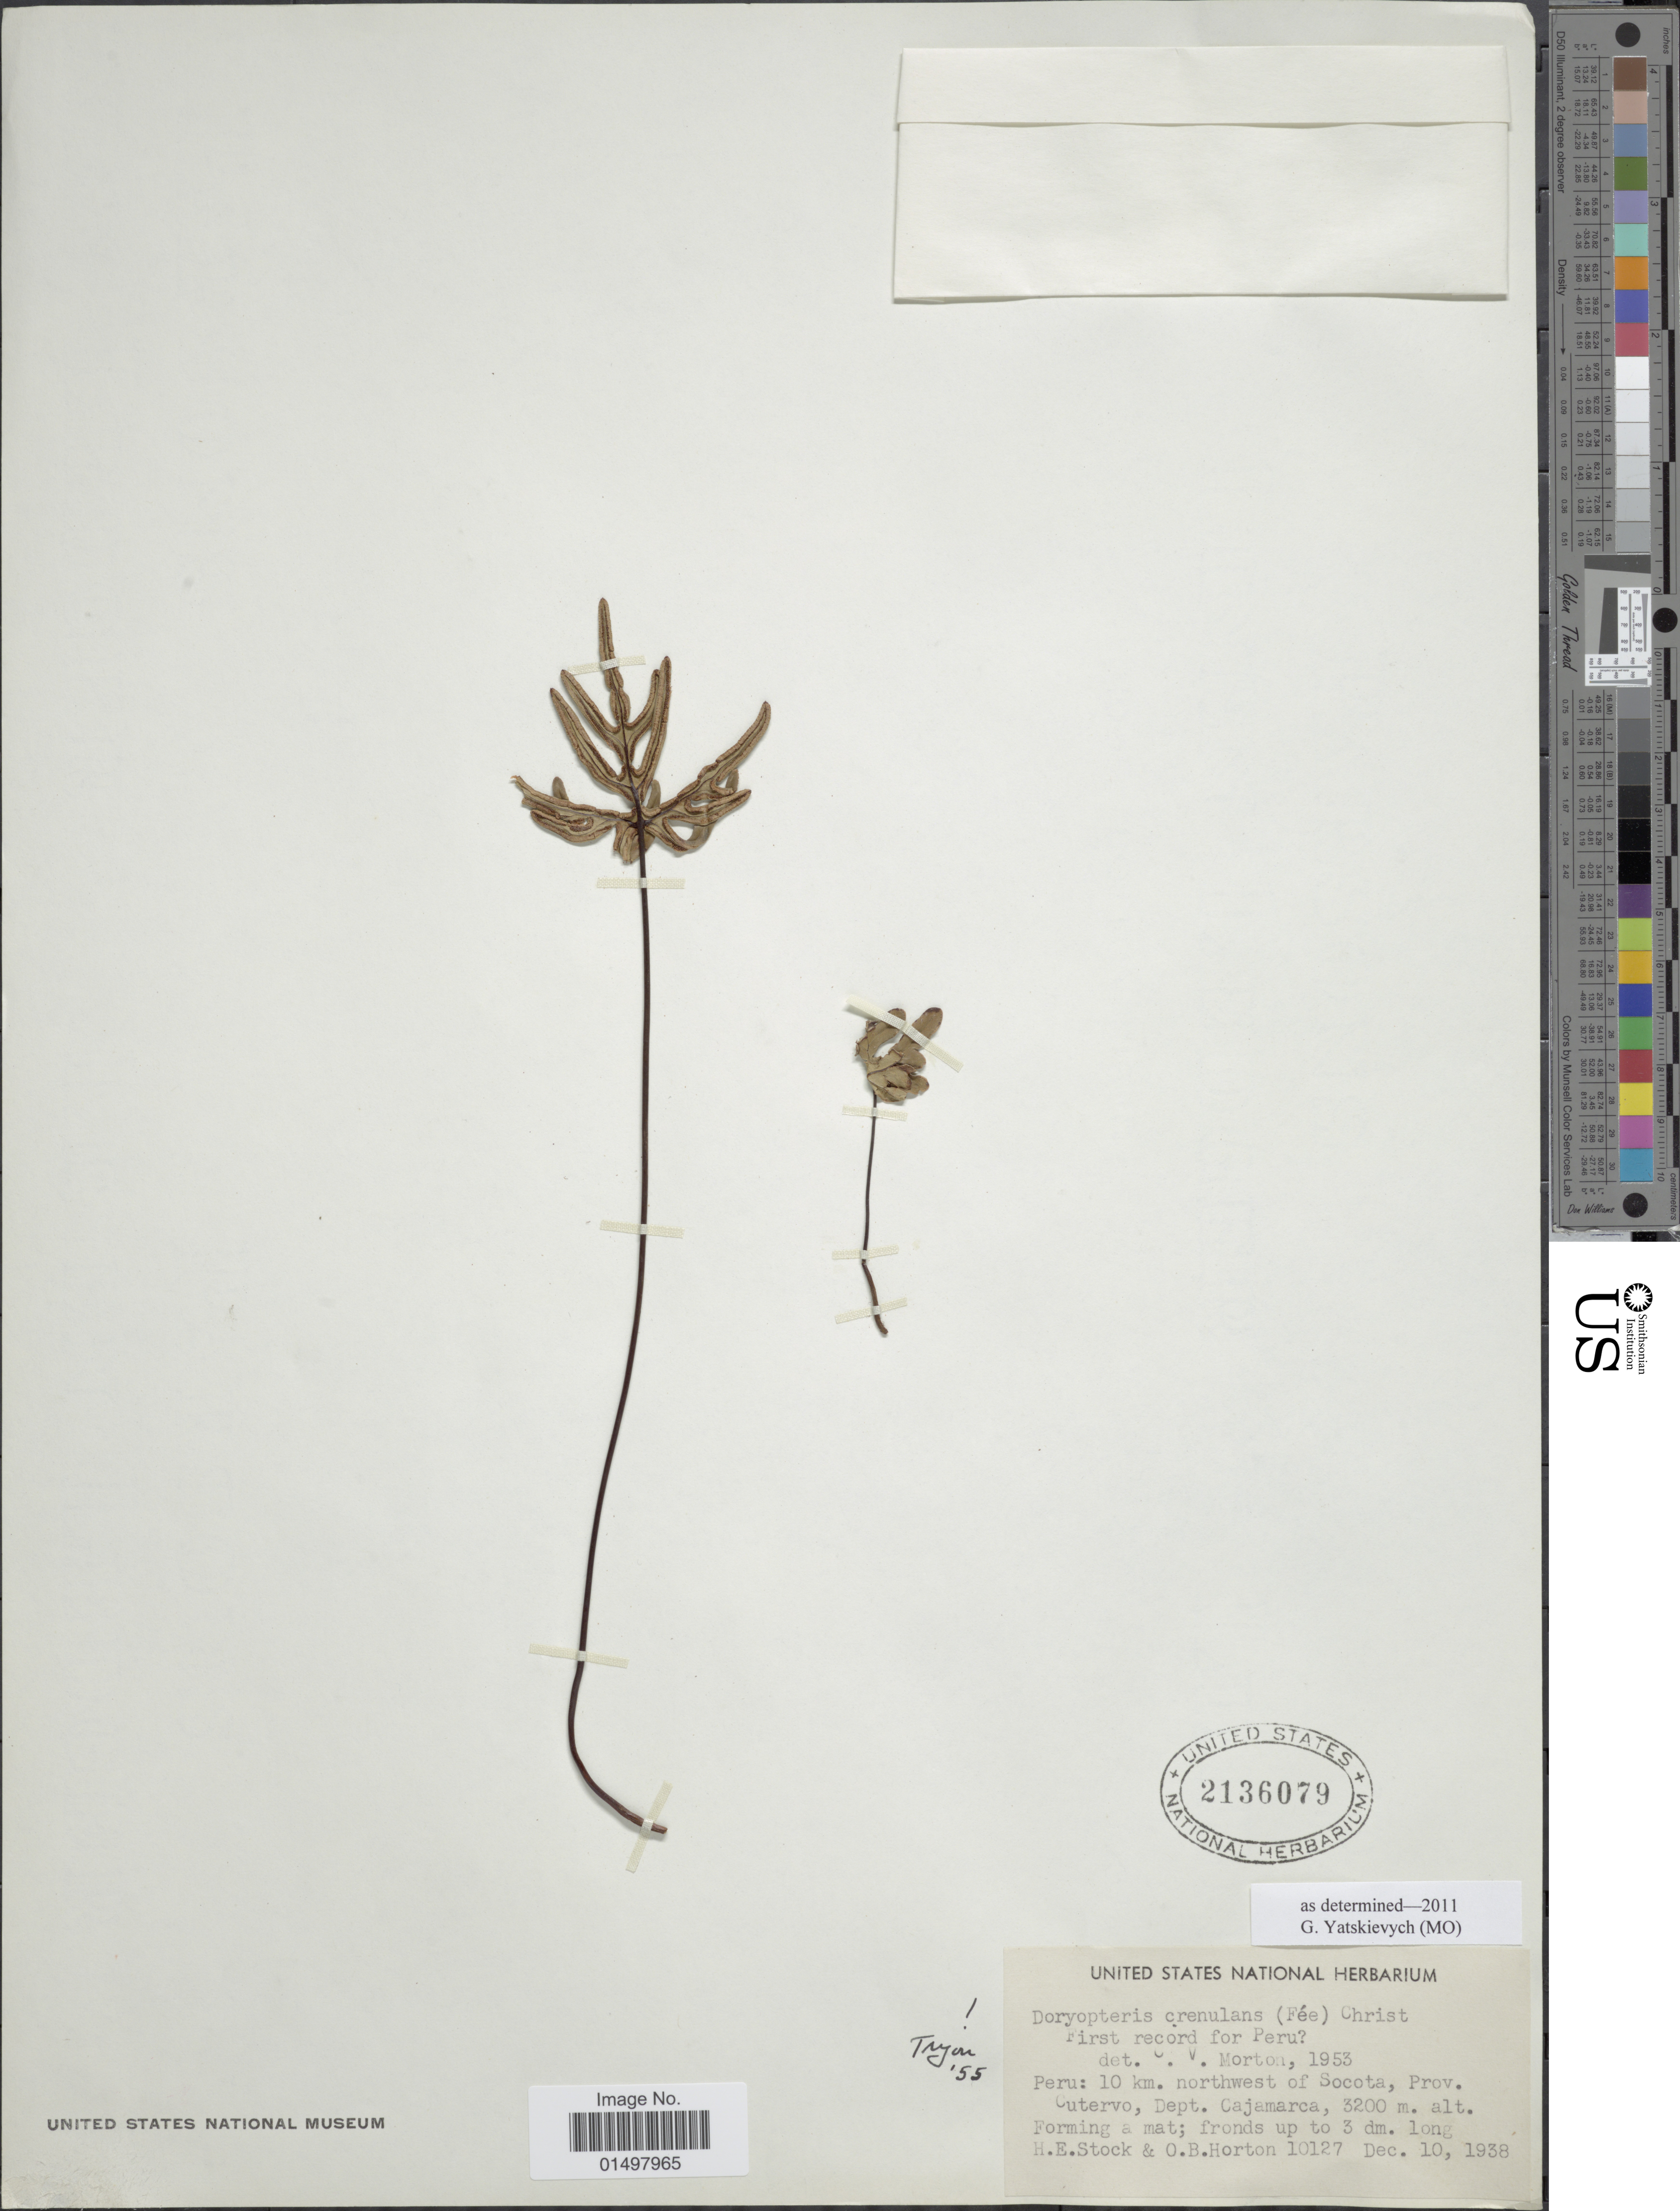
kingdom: Plantae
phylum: Tracheophyta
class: Polypodiopsida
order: Polypodiales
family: Pteridaceae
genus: Doryopteris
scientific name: Doryopteris crenulans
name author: (Fée) Christ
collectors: H. Stock & O. B. Horton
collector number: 10127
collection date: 1938-12-10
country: Peru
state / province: Cajamarca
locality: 10 km. northwest of Socota, Prov. Cutervo, Dept. Cajamarca.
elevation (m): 3200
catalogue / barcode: US 2136079